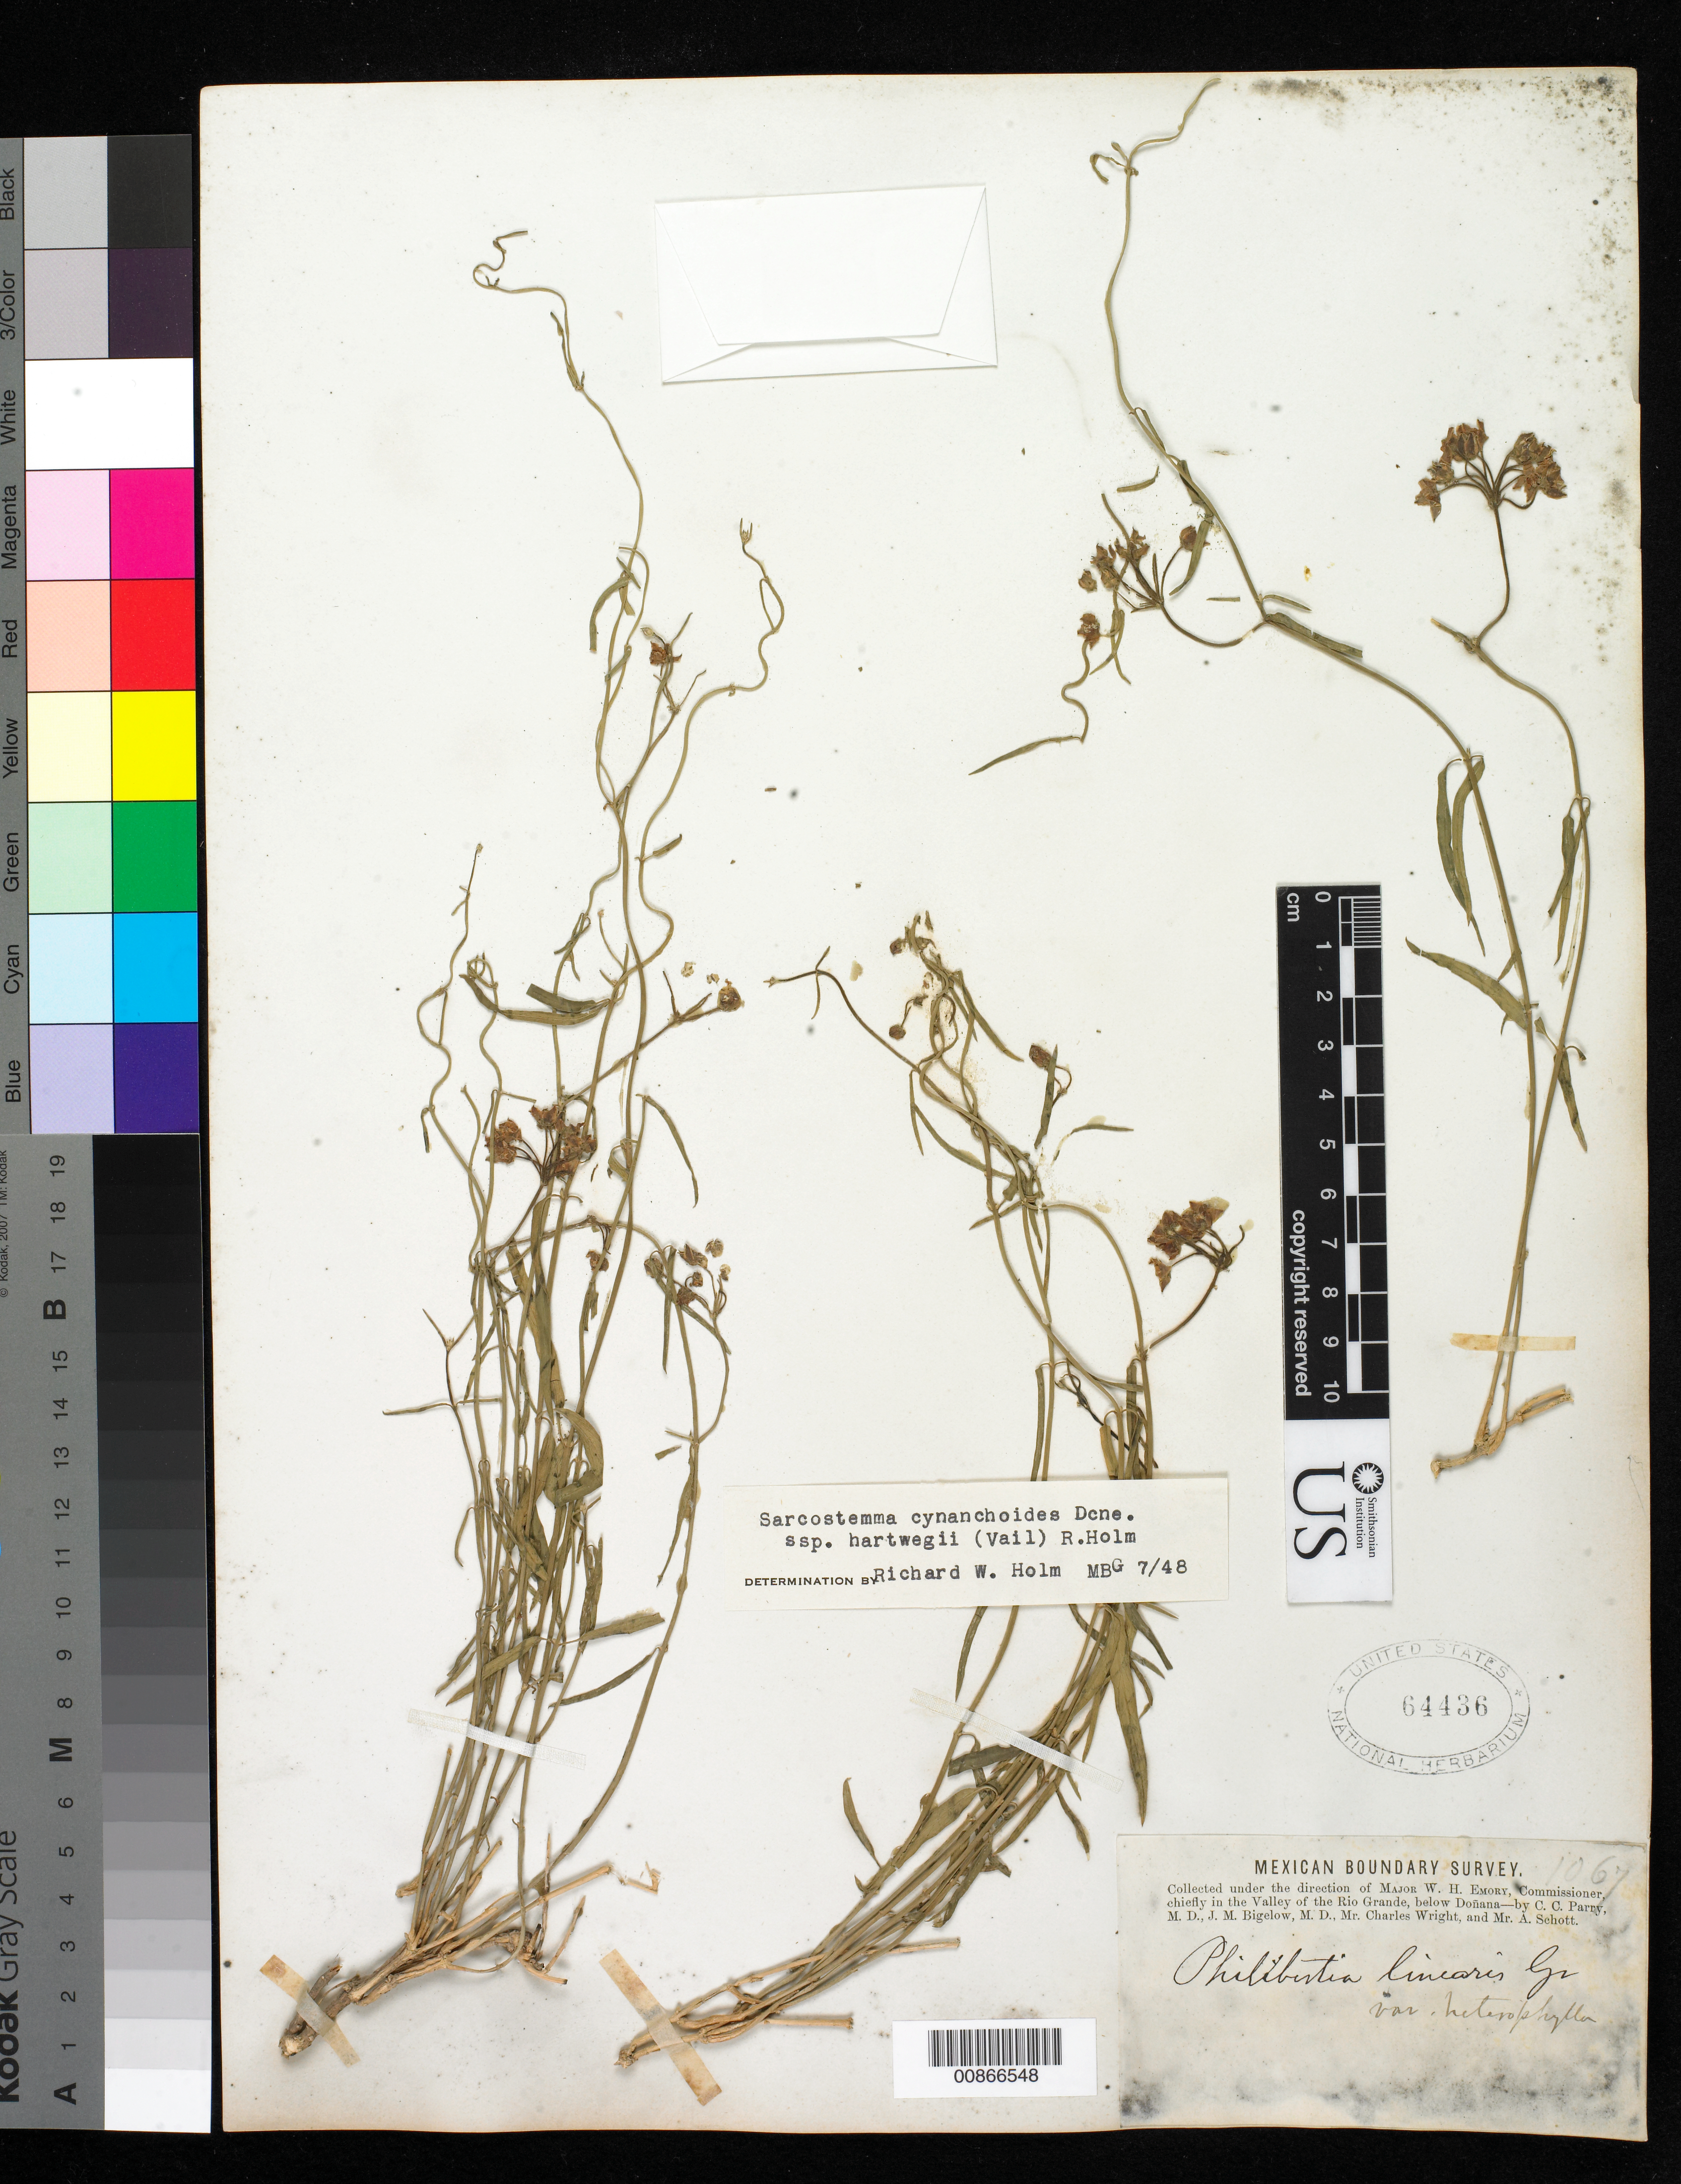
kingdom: Plantae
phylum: Tracheophyta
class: Magnoliopsida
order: Gentianales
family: Apocynaceae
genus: Sarcostemma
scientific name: Sarcostemma cynanchoides subsp. hartwegii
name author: (Vail) R.W. Holm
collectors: C. C. Parry, J. M. Bigelow, C. Wright & A. C. V. Schott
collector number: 1067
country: United States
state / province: New Mexico / Texas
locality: Valley of the Rio Grande, below Doñana.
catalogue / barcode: US 64436